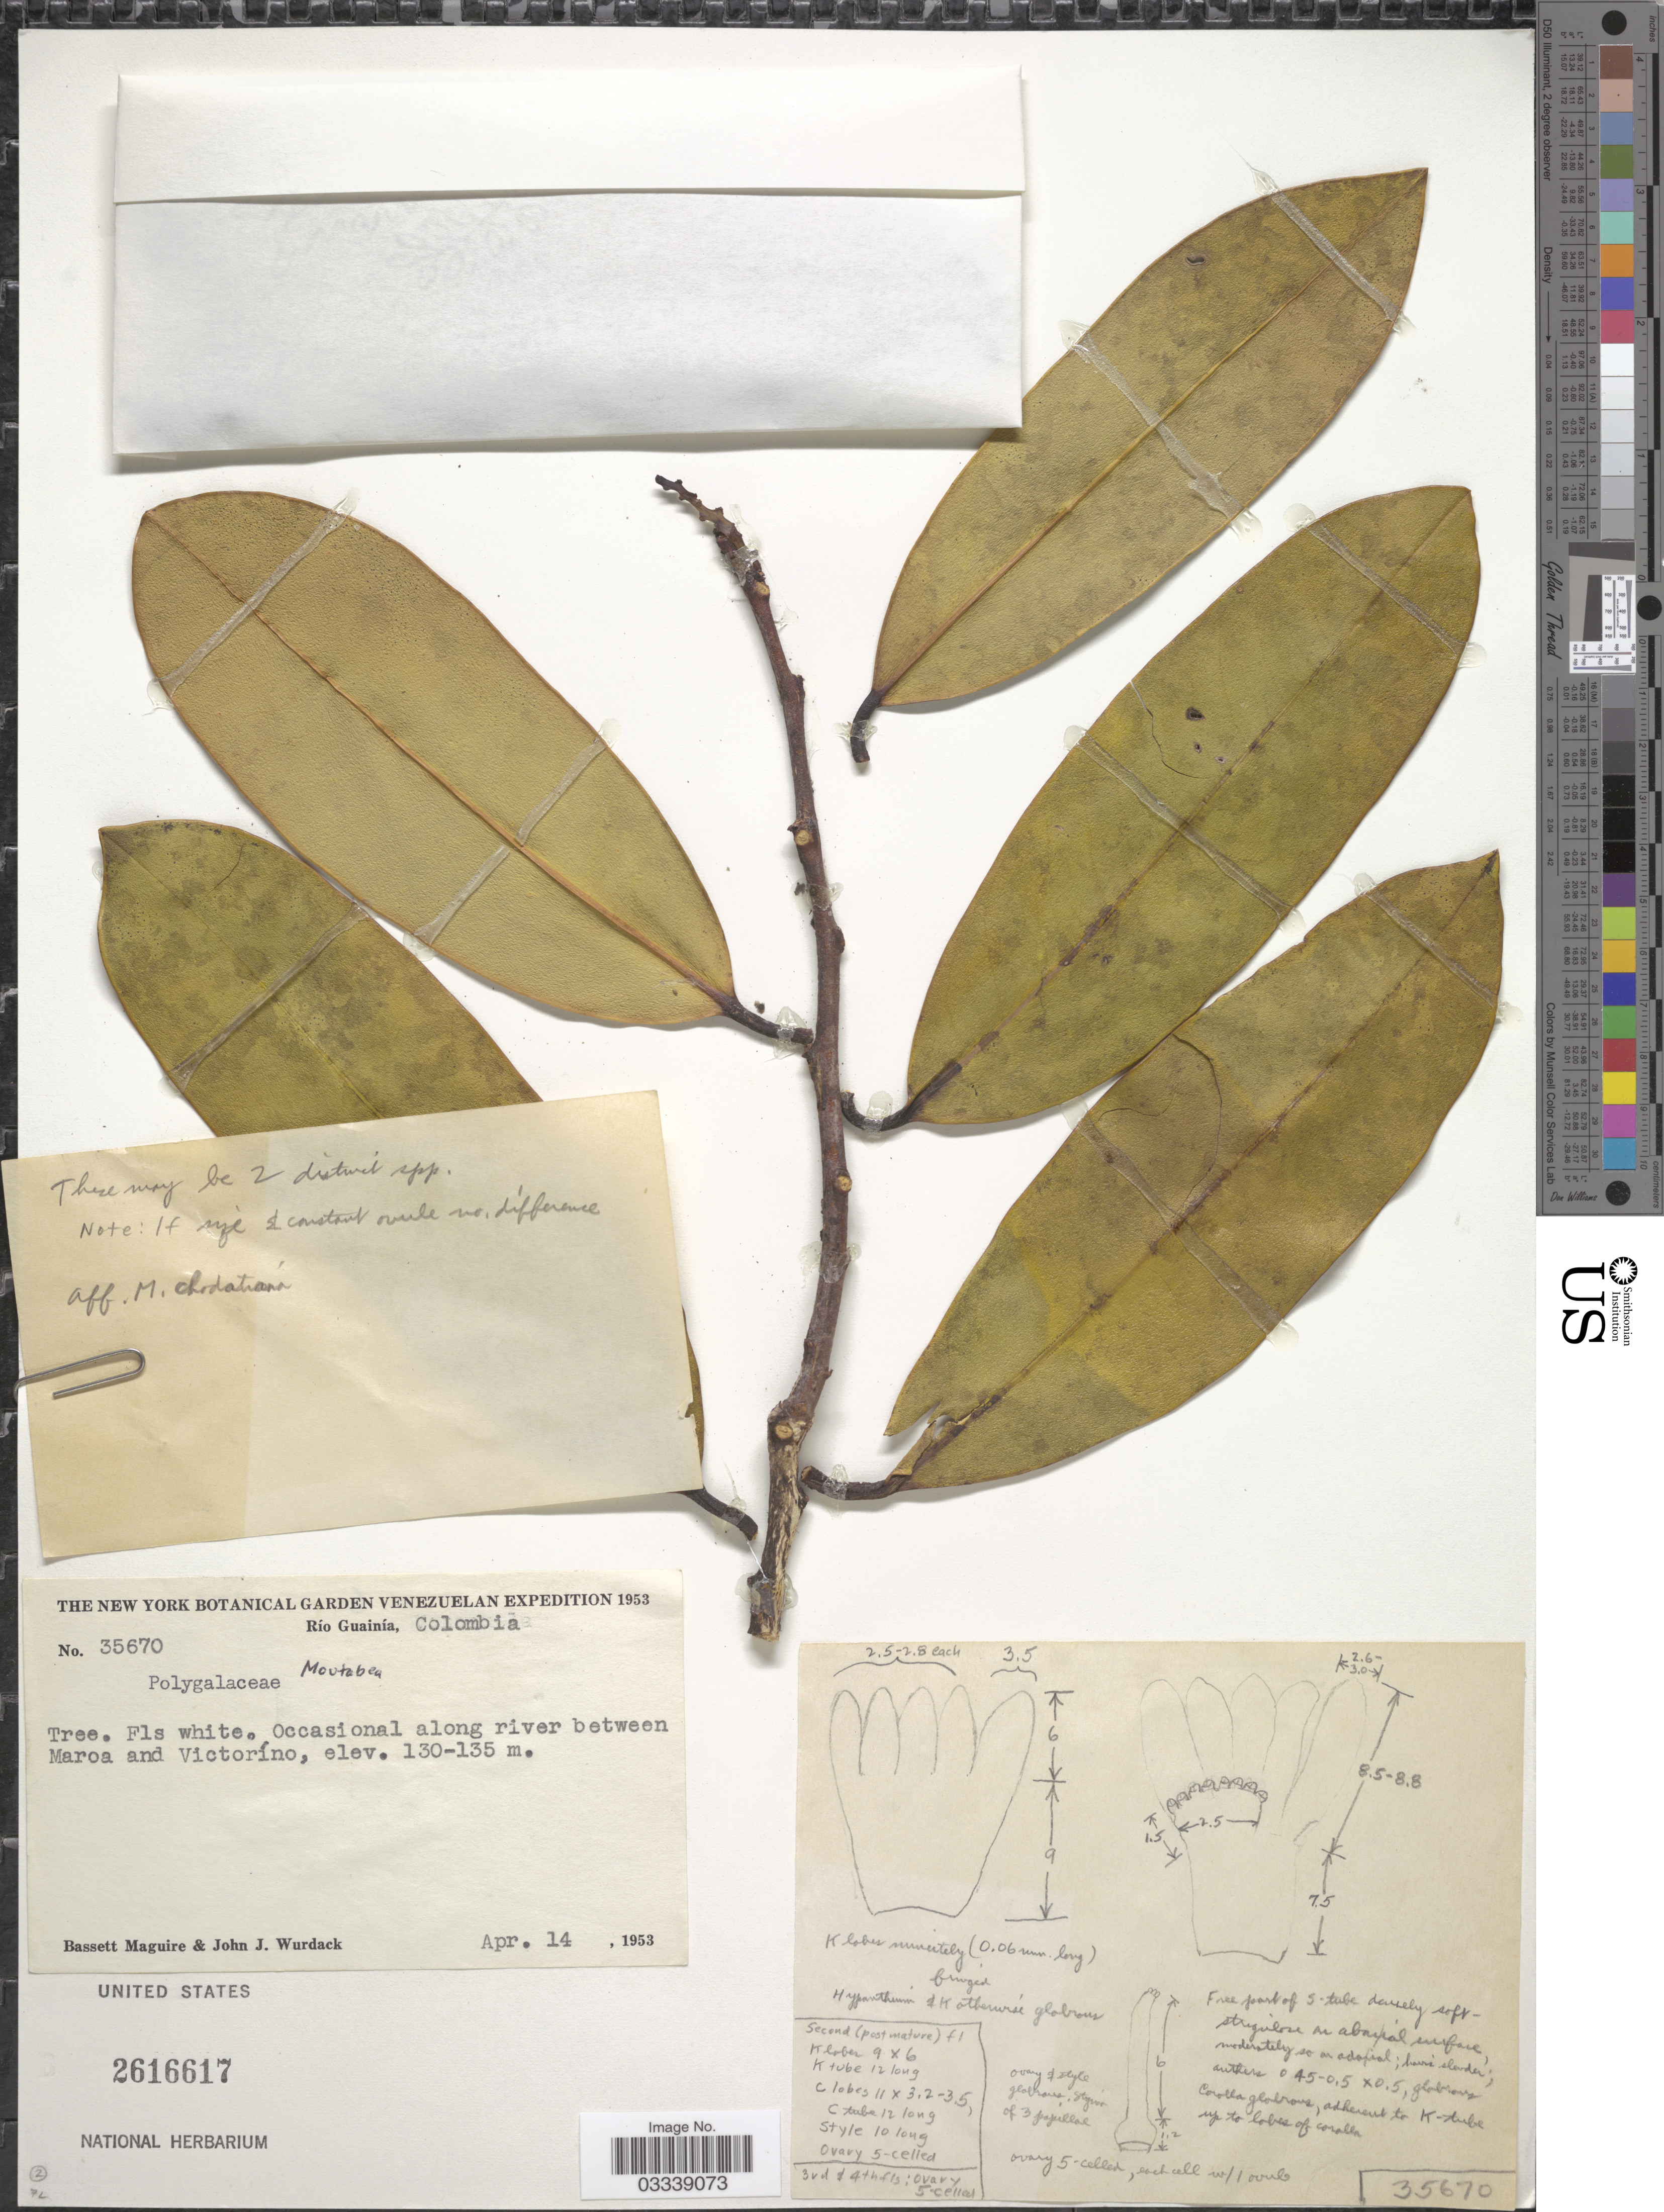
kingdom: Plantae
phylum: Tracheophyta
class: Magnoliopsida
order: Fabales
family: Polygalaceae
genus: Moutabea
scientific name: Moutabea sp.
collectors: B. Maguire & J. J. Wurdack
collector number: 35670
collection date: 1953-04-14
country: Colombia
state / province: Guainía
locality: Río Guainía. Occasional along river between Maroa and Victoríno.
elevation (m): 130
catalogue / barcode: US 2616617